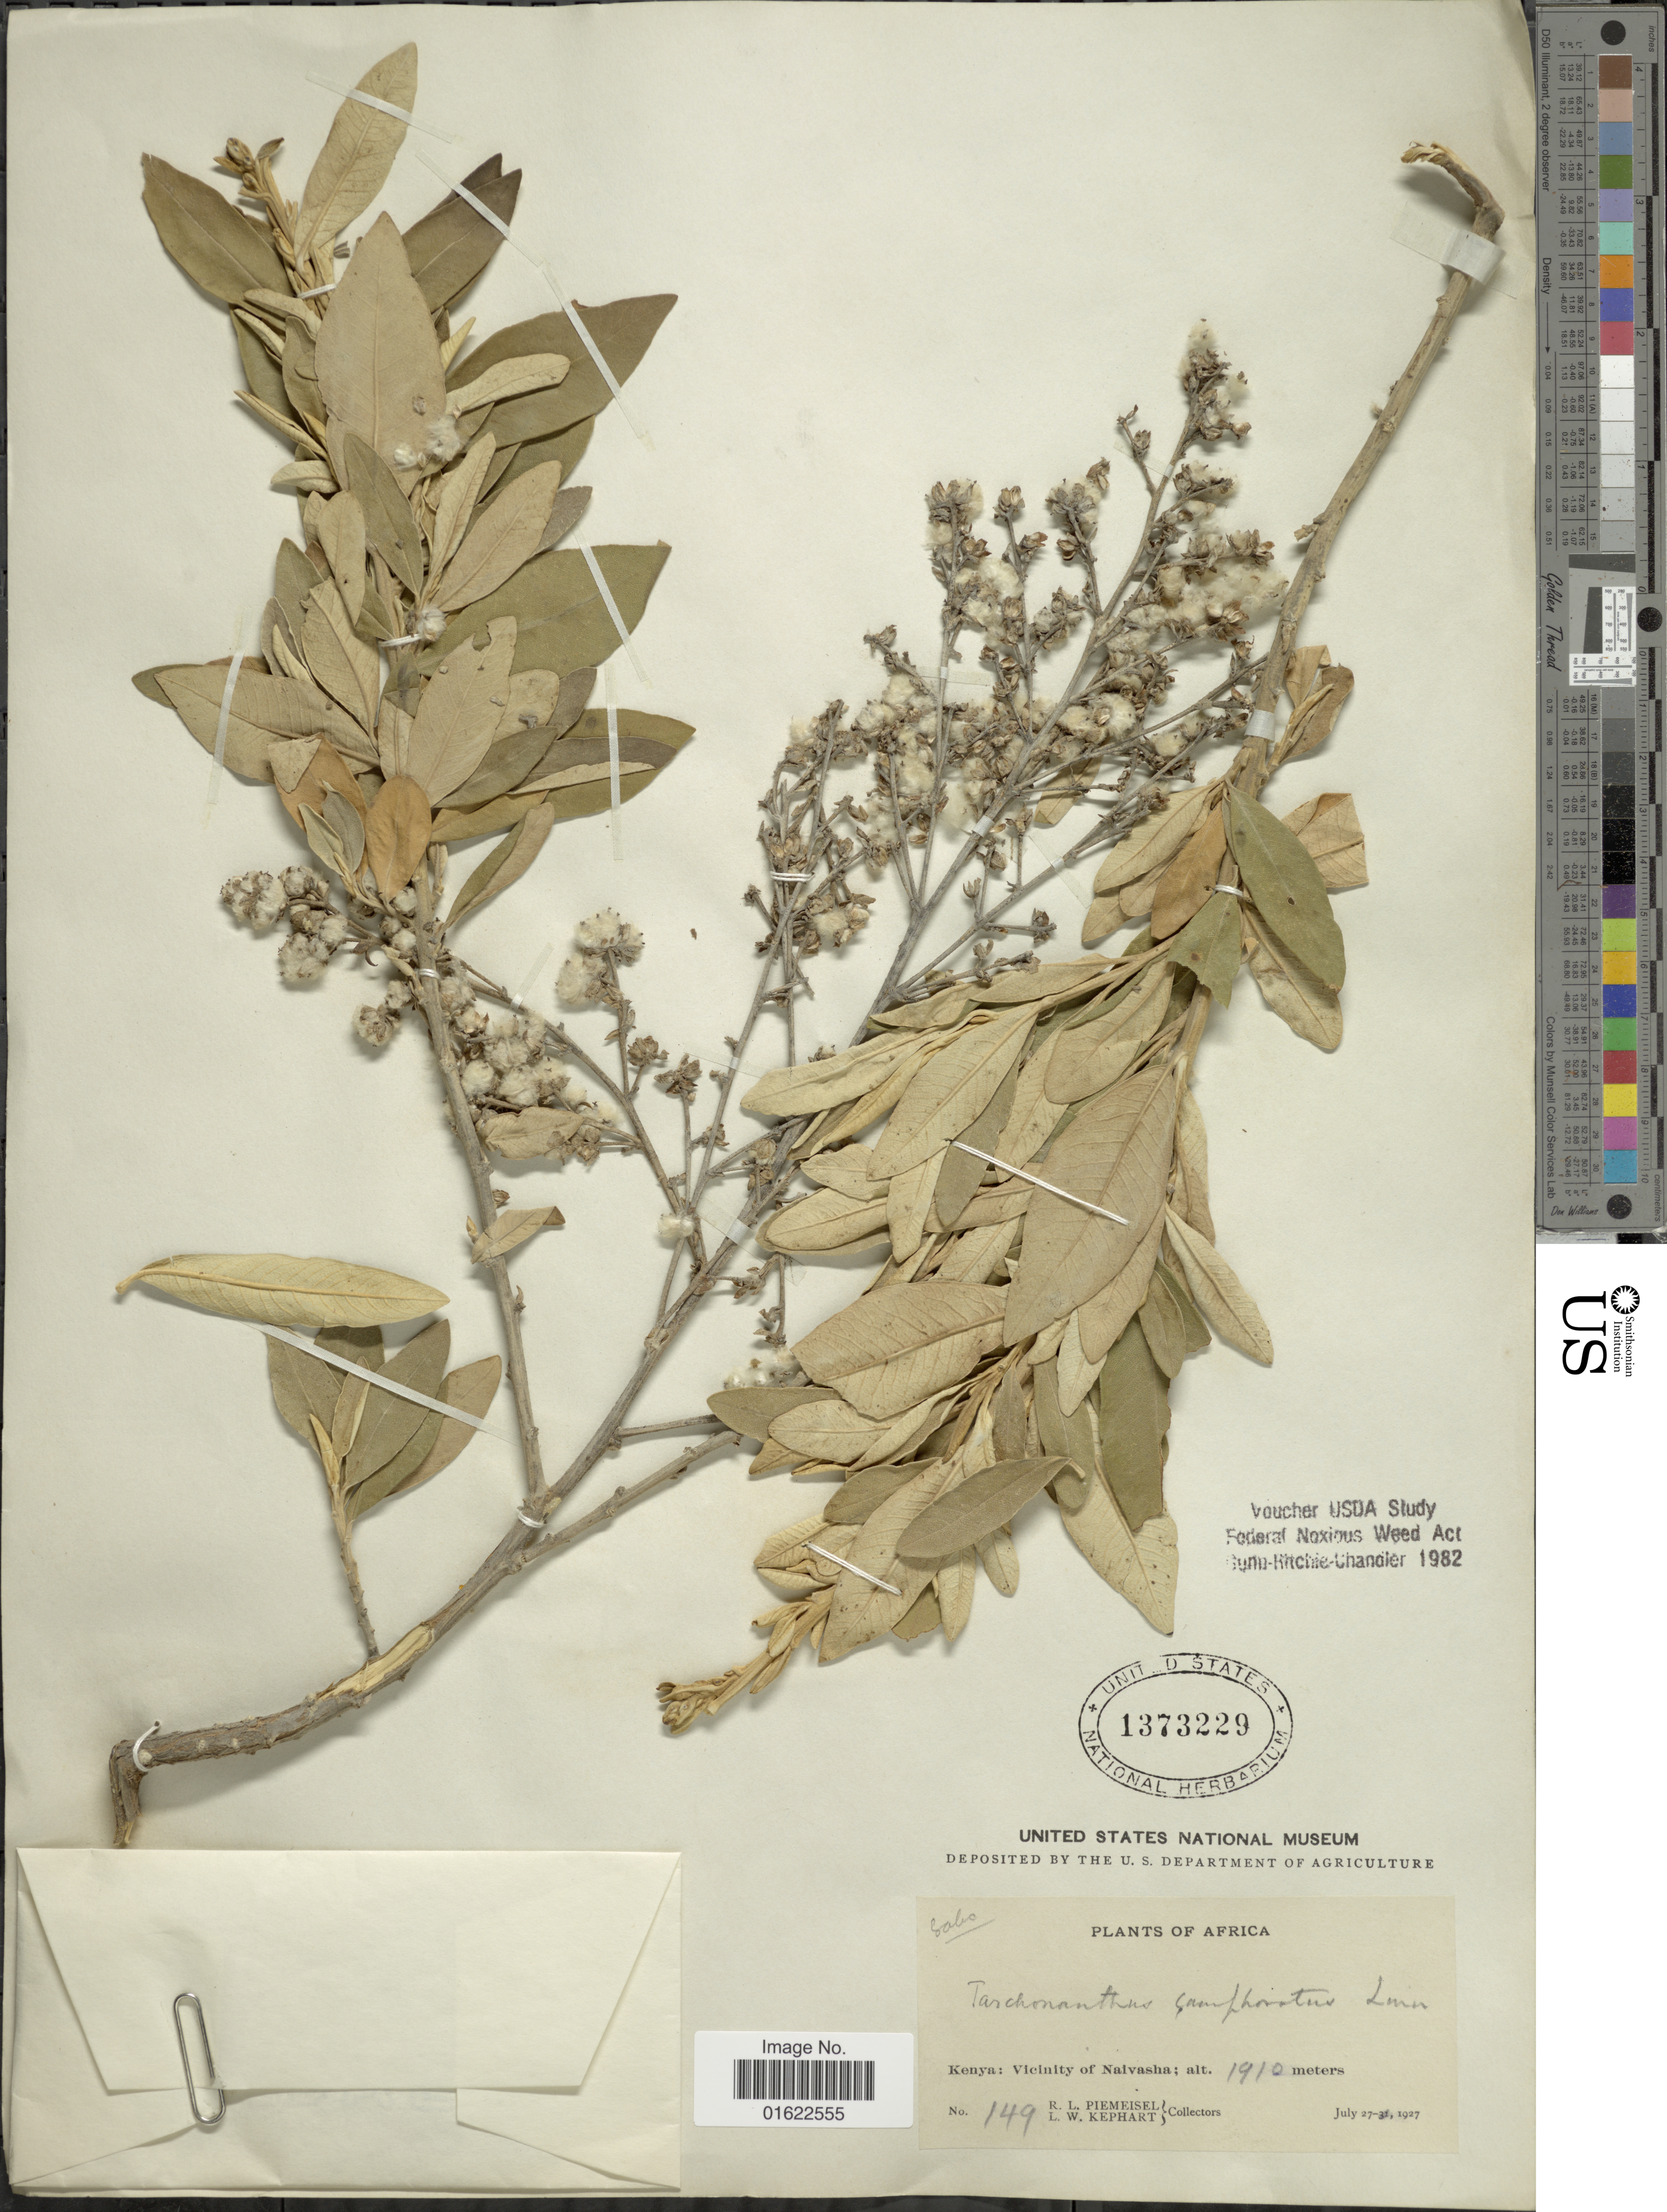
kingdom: Plantae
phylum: Tracheophyta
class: Magnoliopsida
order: Asterales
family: Asteraceae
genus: Tarchonanthus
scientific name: Tarchonanthus camphoratus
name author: L.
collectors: R. L. Piemeisel & L. W. Kephart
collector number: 149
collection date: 1927-07-27/1927-07-31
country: Kenya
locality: Africa, Vicinity of Naivasha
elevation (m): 1910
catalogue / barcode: US 1373229